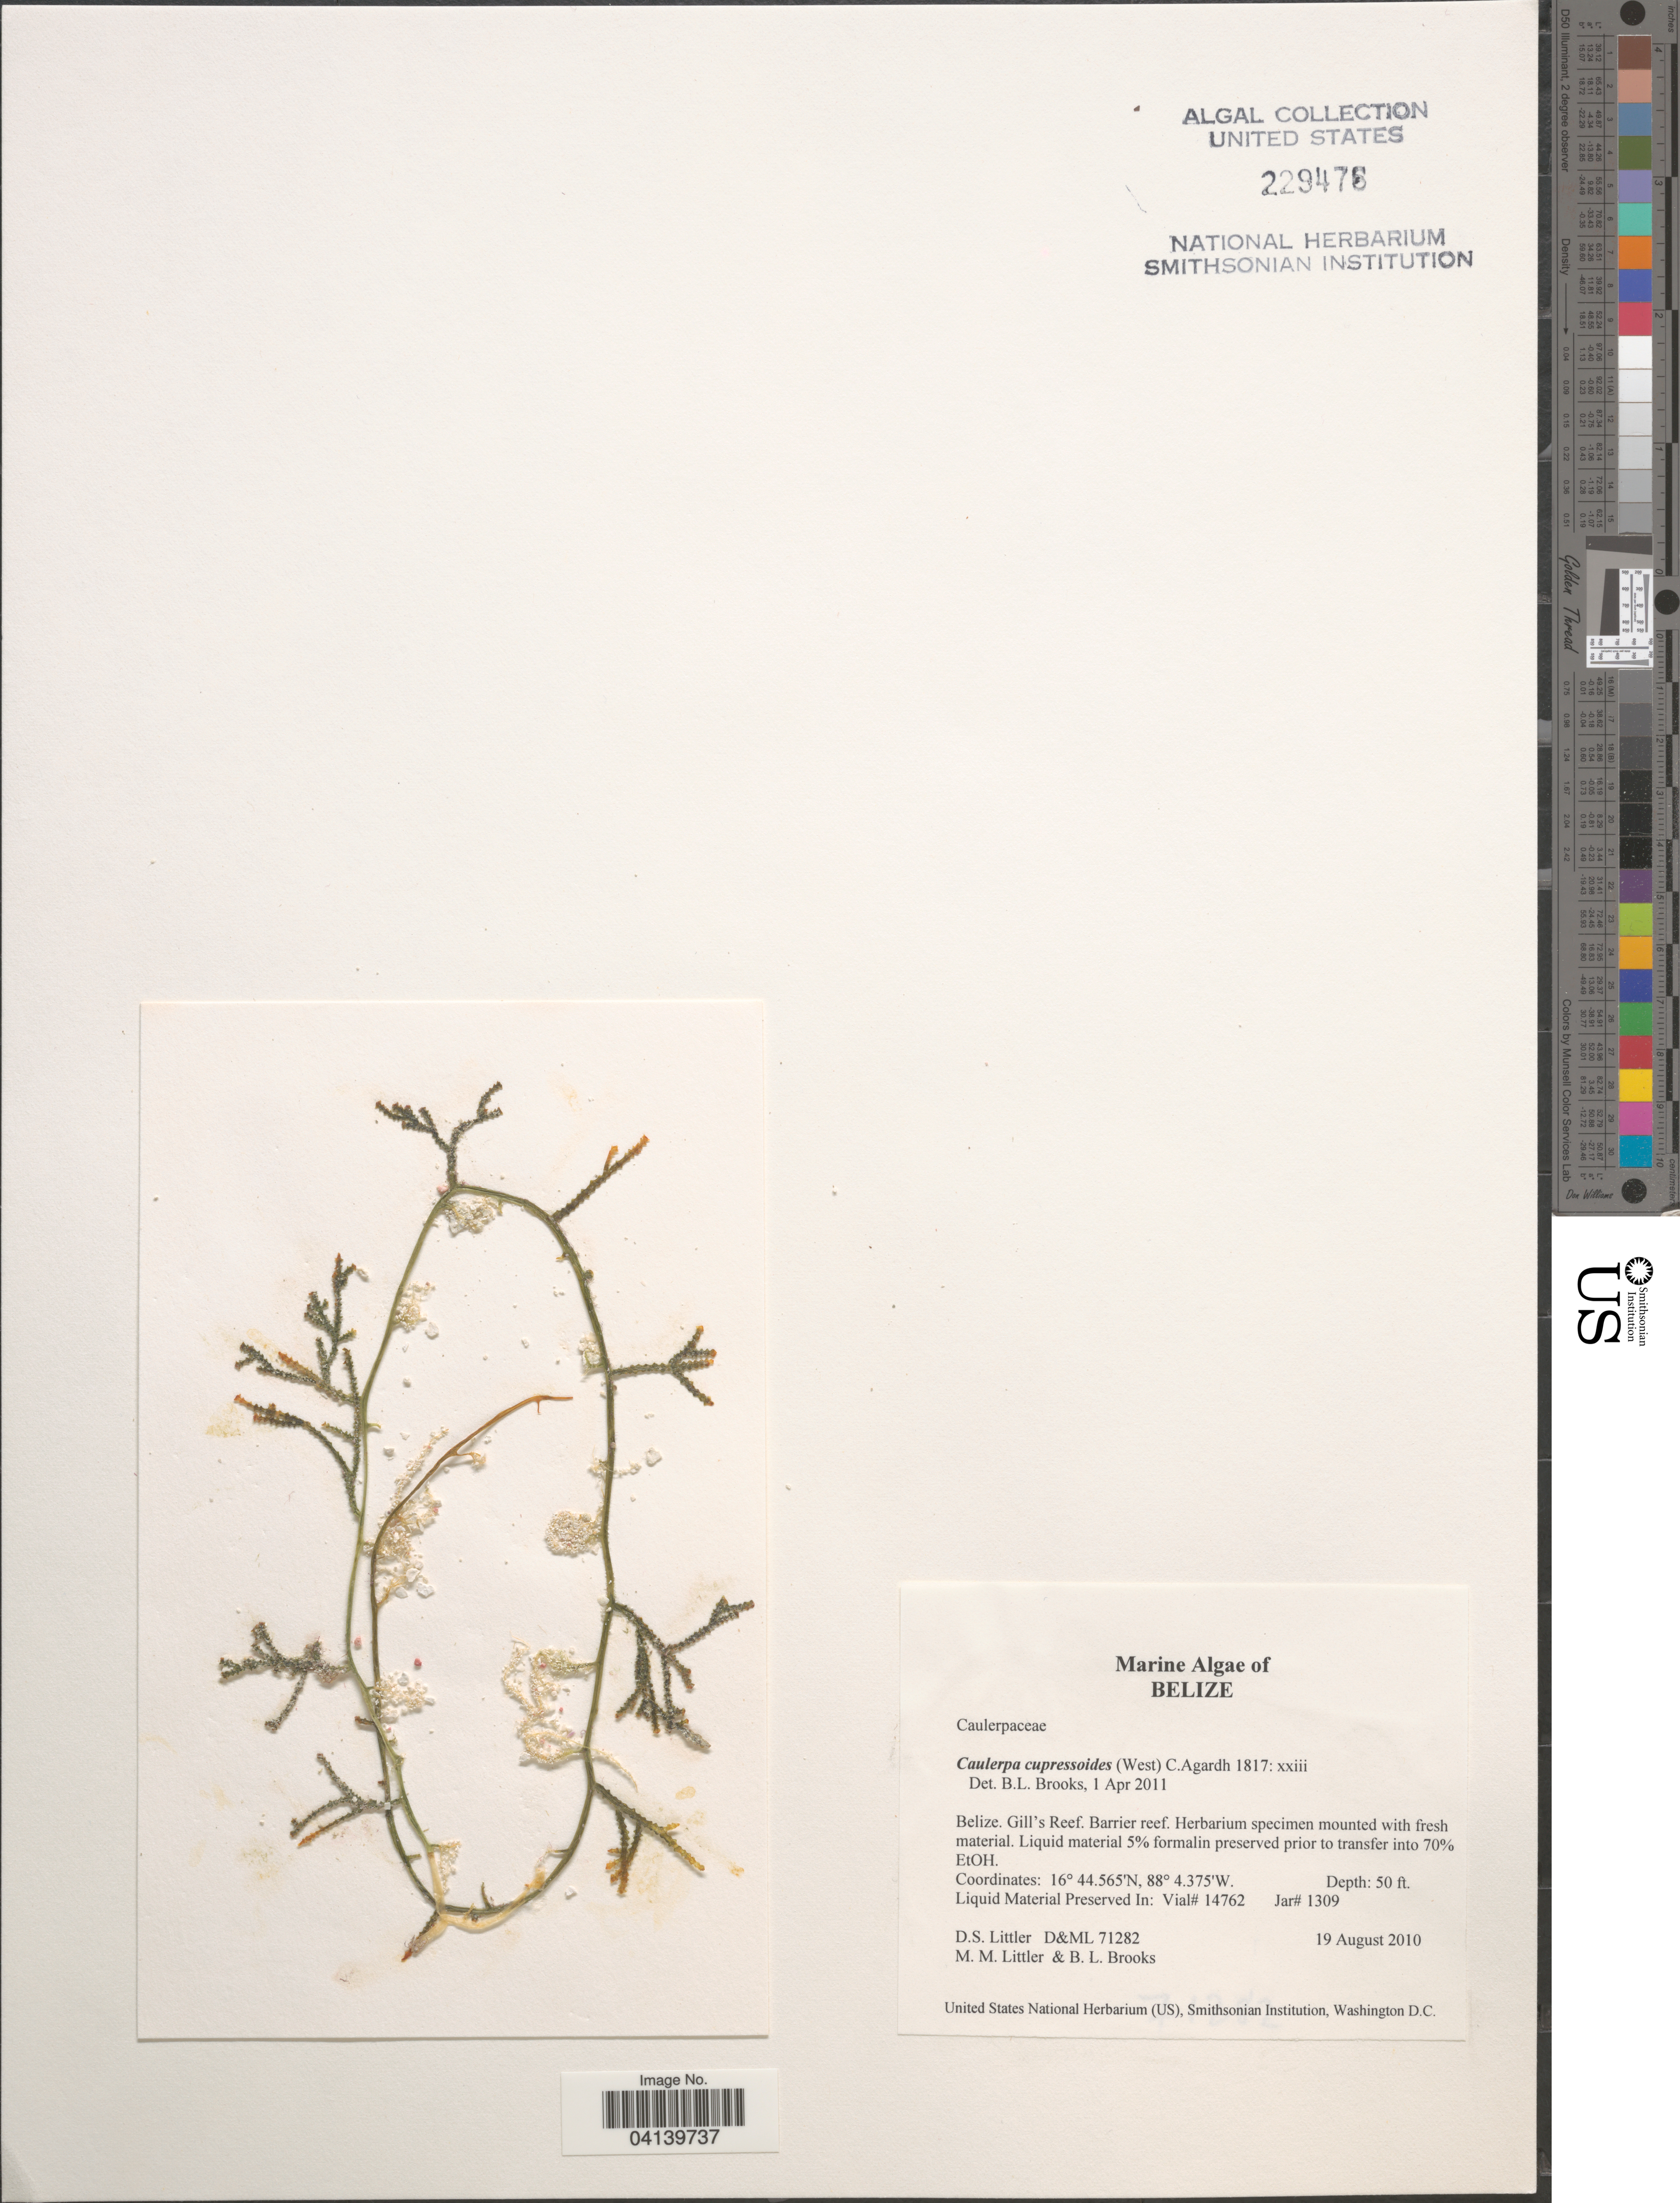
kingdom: Plantae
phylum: Chlorophyta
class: Ulvophyceae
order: Bryopsidales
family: Caulerpaceae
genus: Caulerpa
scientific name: Caulerpa cupressoides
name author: (Vahl) C. Agardh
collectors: D. S. Littler & B. Brooks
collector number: D&ML 71282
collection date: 2010-08-19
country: Belize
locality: Gill's Reef. Barrier reef.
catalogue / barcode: US 229476